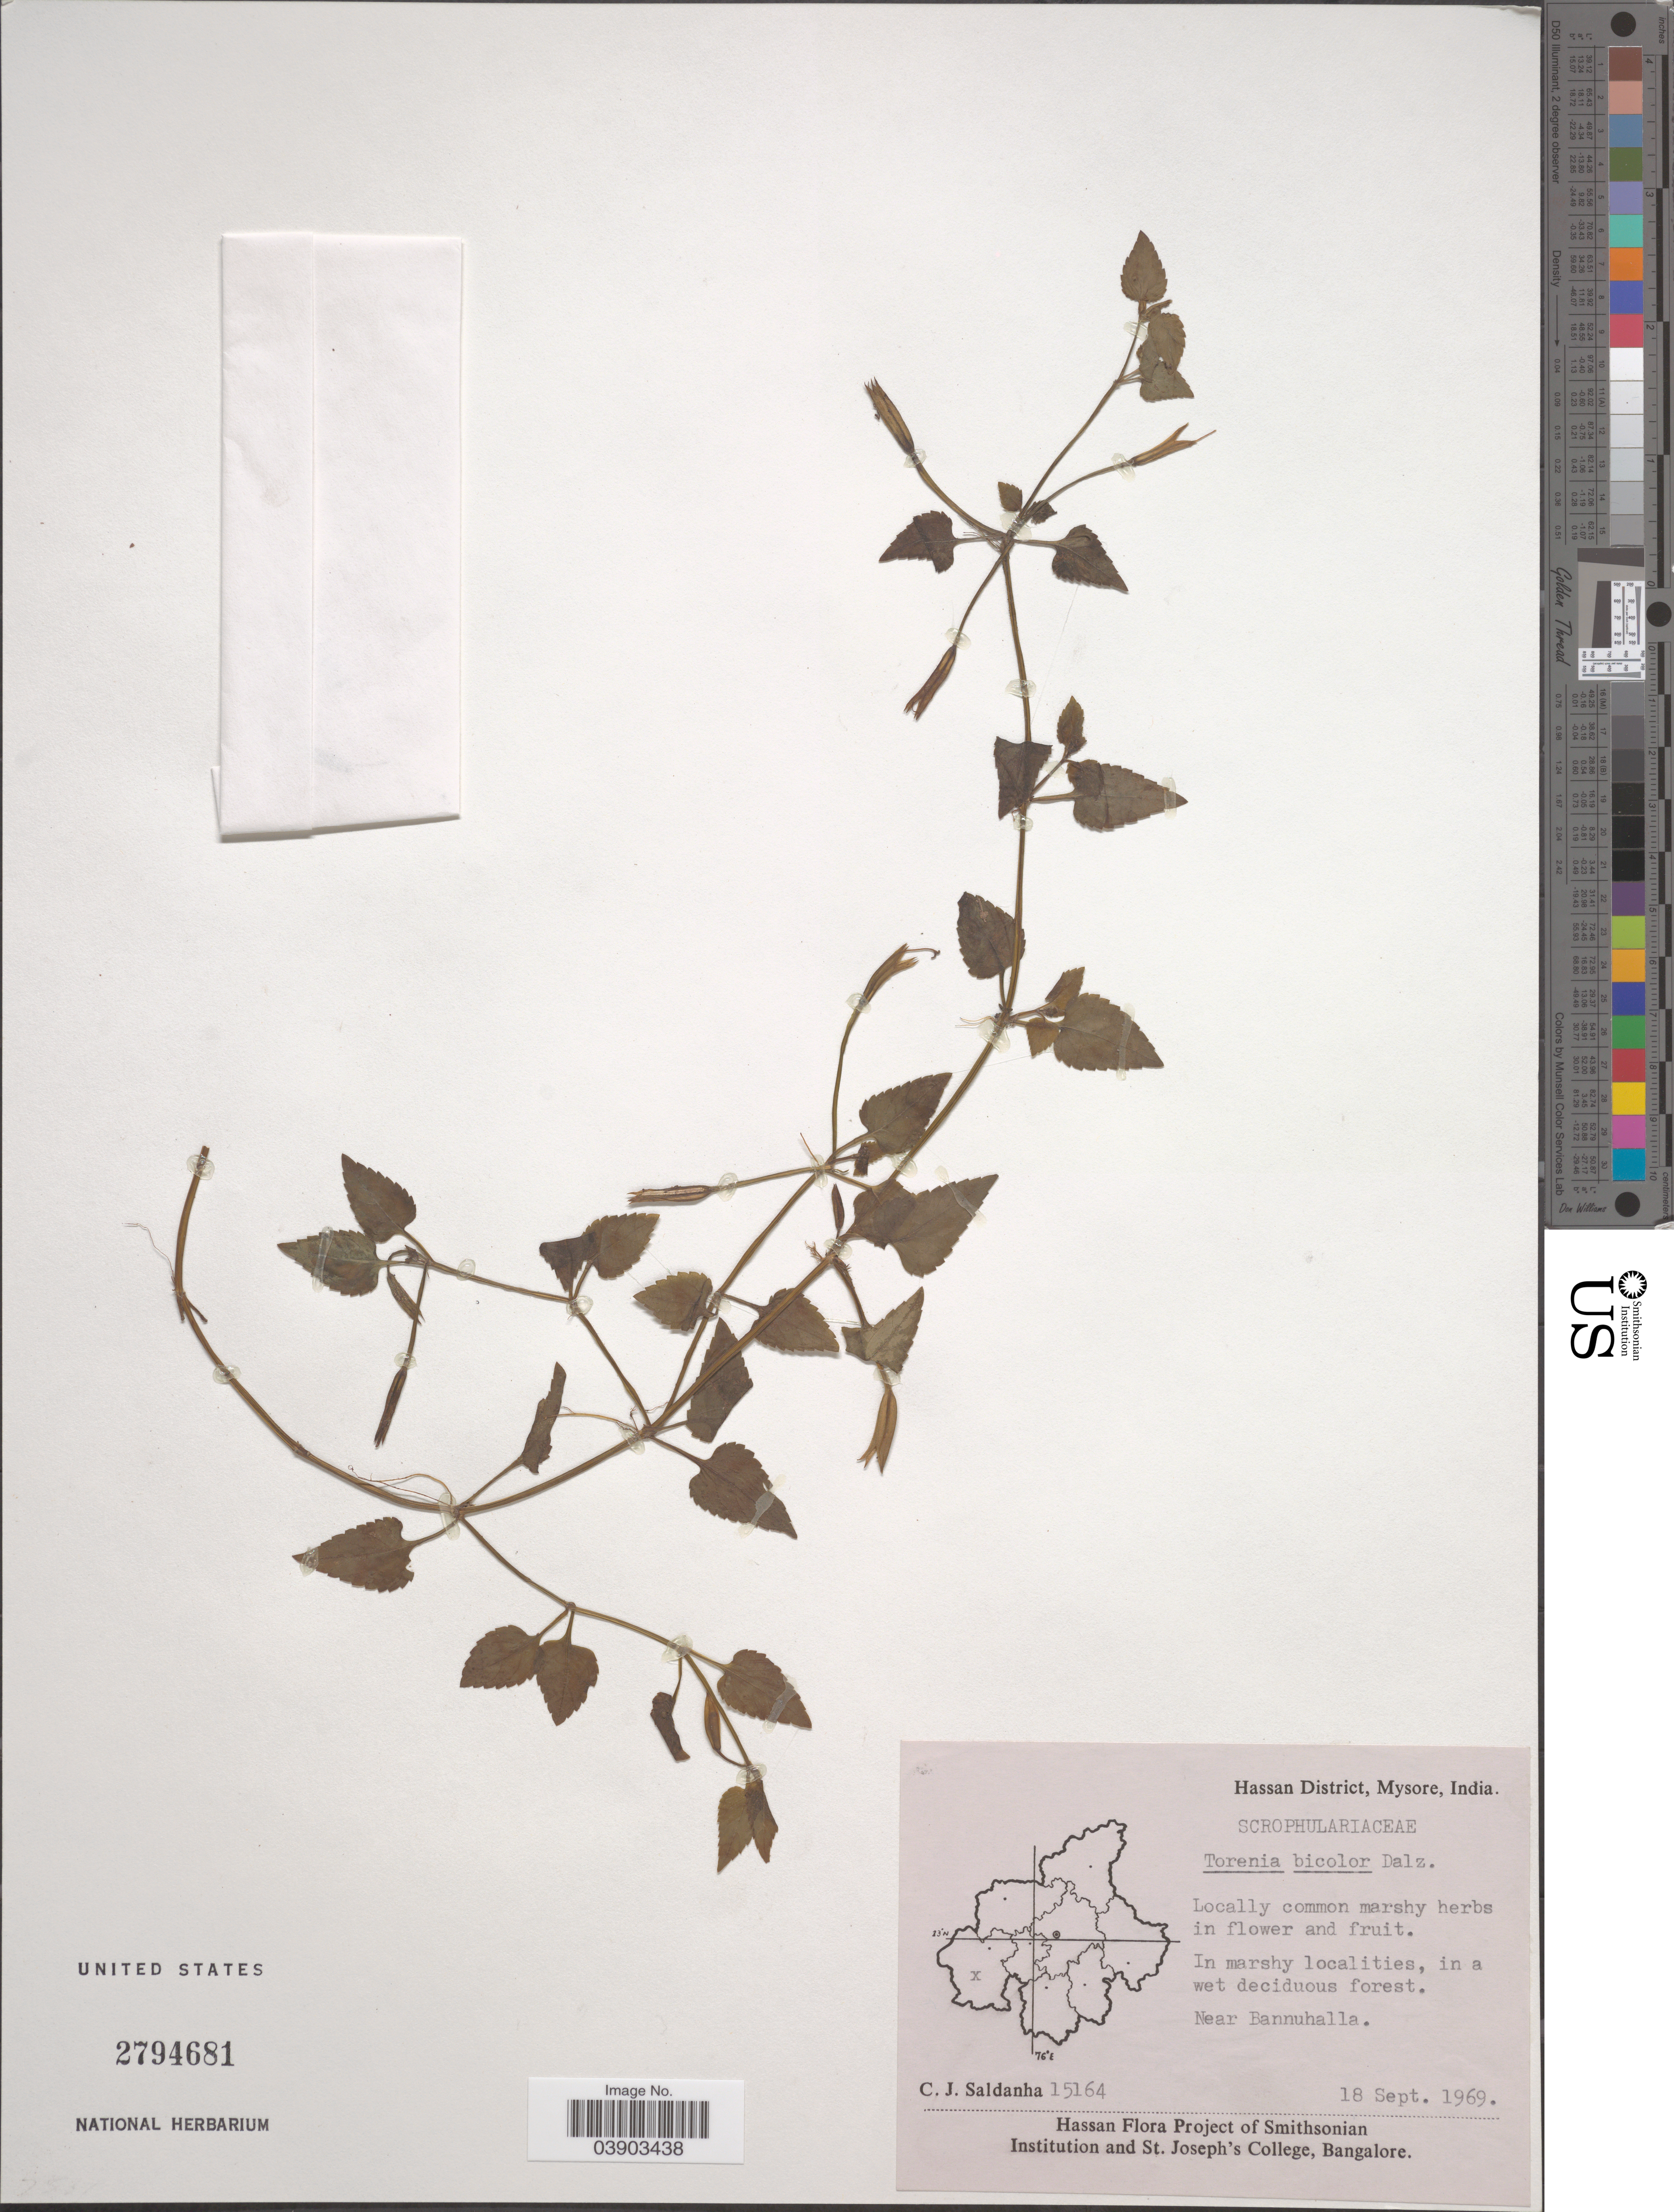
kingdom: Plantae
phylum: Tracheophyta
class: Magnoliopsida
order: Lamiales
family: Linderniaceae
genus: Torenia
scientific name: Torenia bicolor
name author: Dalzell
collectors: C. J. Saldanha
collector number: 15164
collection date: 1969-09-18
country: India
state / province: Karnataka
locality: Hassan District, Mysore. Near Bannuhalla.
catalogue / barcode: US 2794681